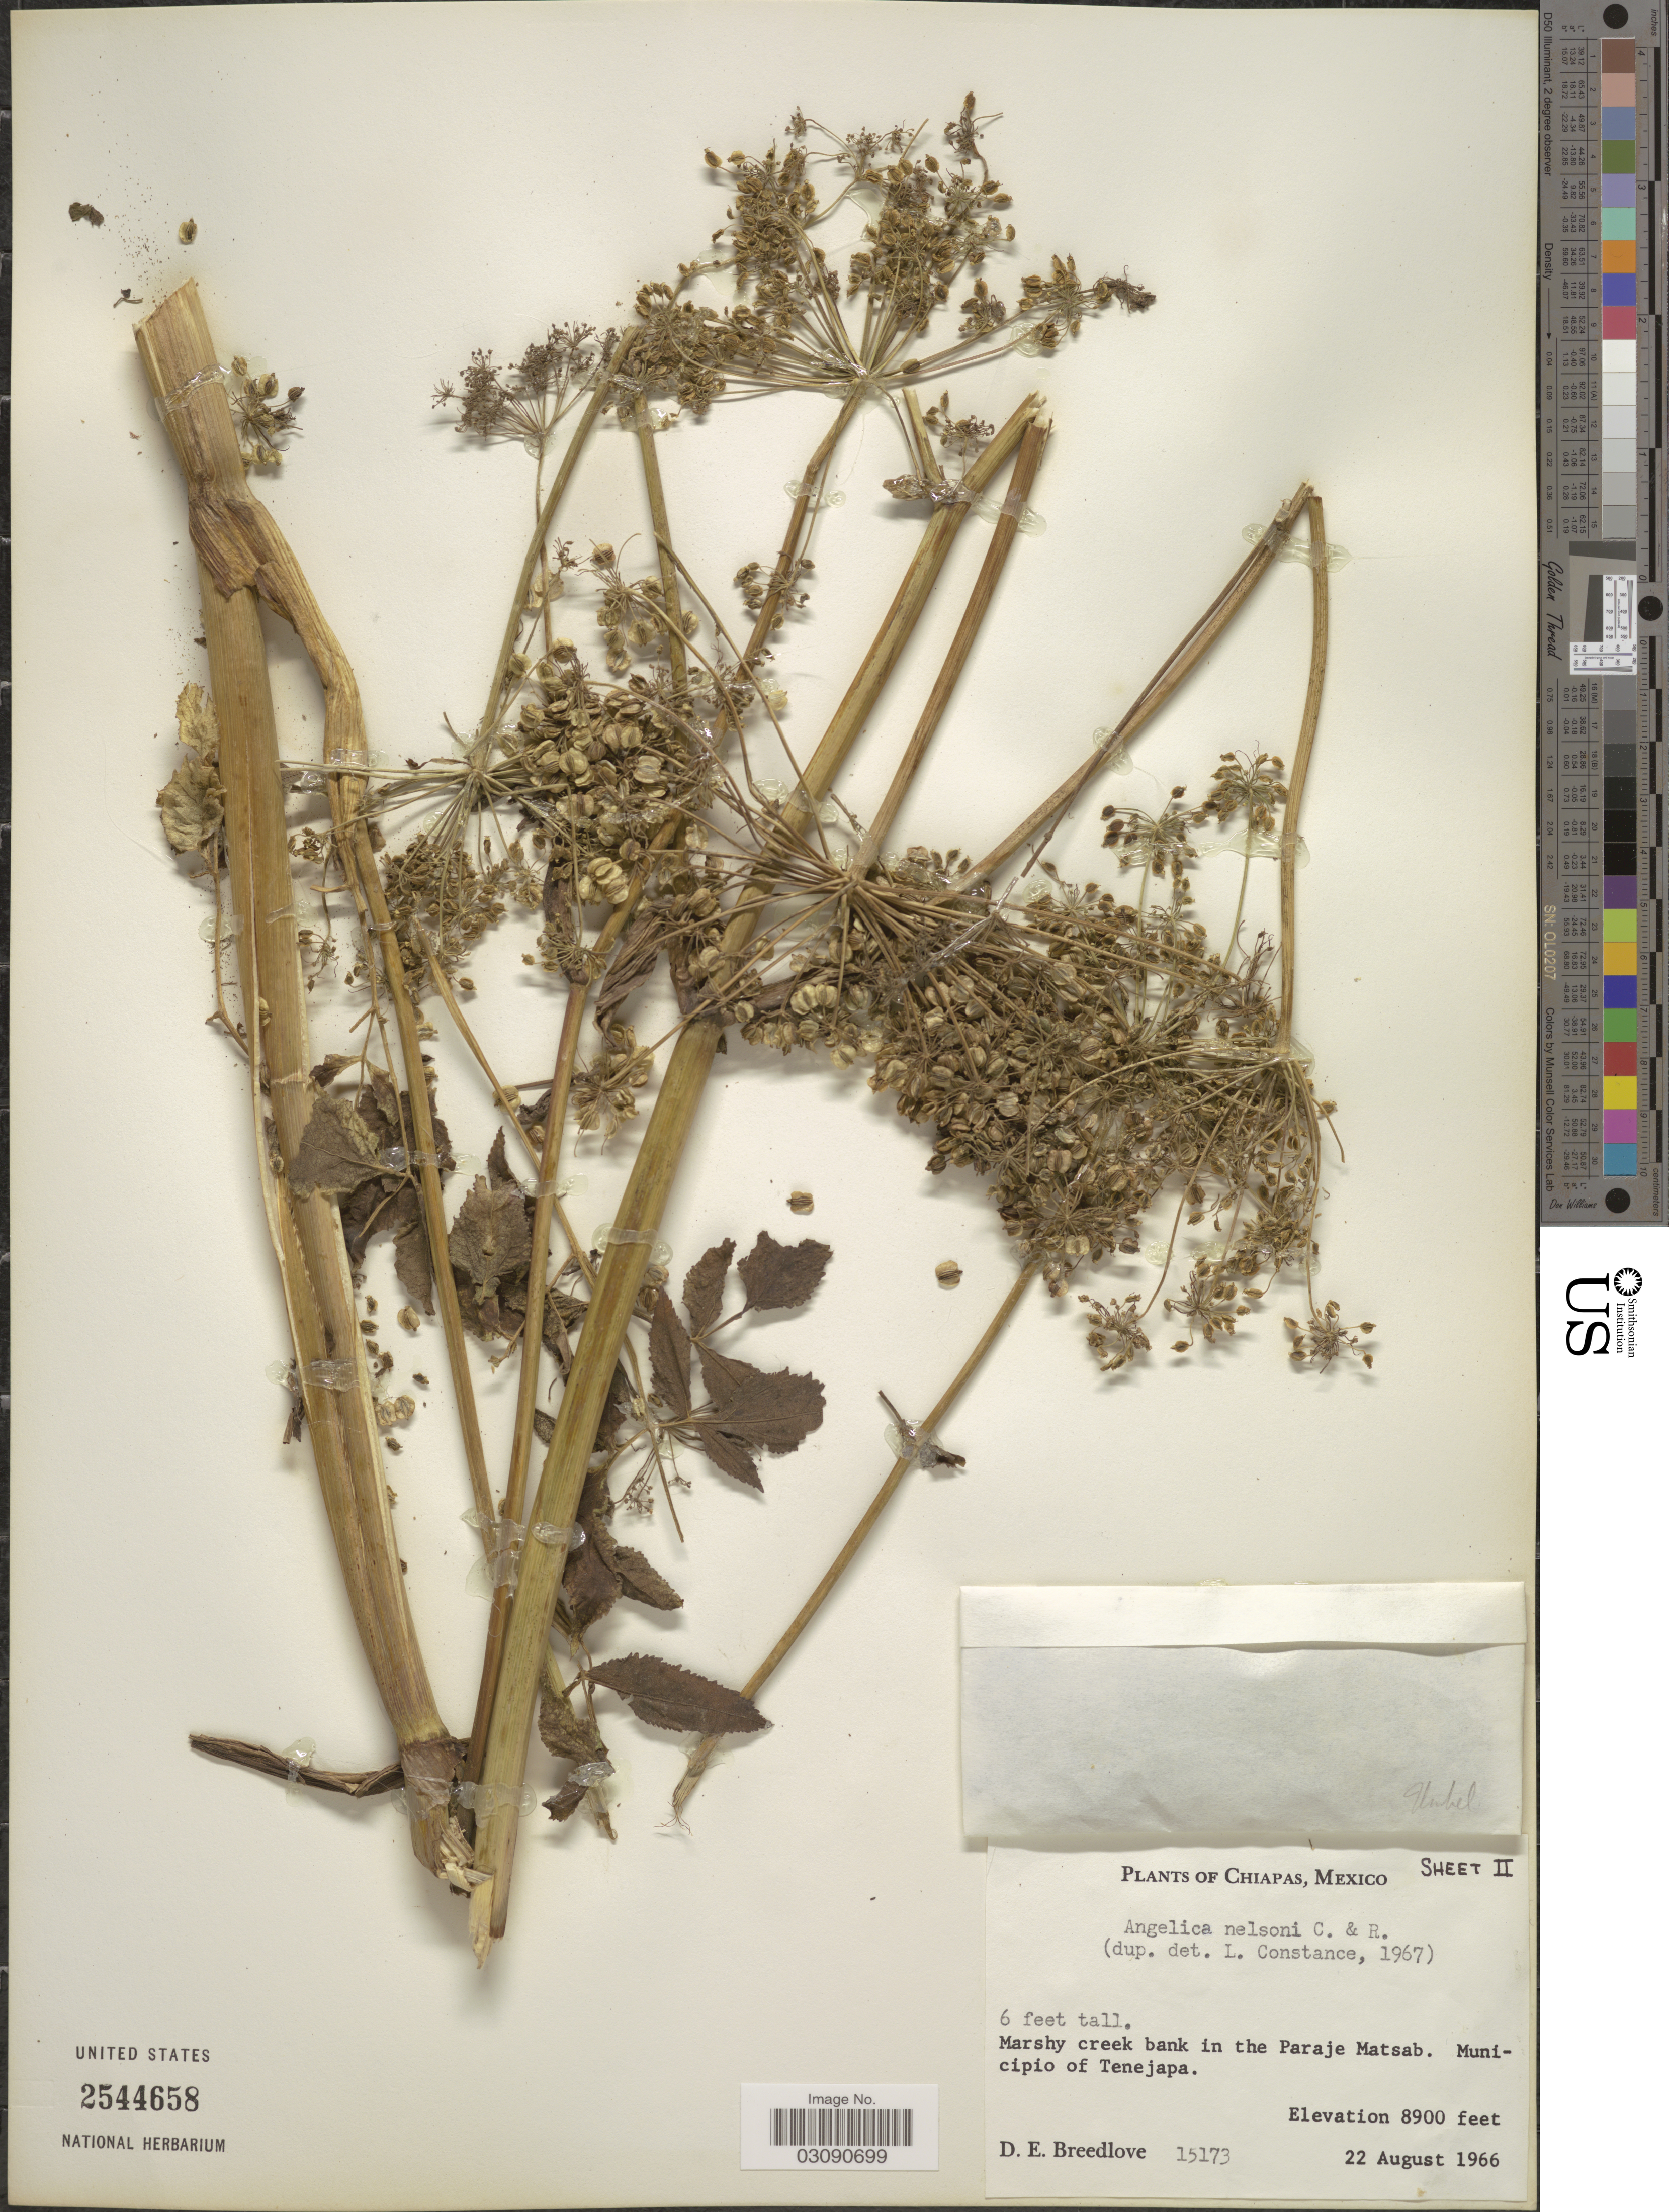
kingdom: Plantae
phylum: Tracheophyta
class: Magnoliopsida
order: Apiales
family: Apiaceae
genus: Angelica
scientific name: Angelica nelsonii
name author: J.M. Coult. & Rose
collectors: D. E. Breedlove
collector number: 15173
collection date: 1966-08-22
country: Mexico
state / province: Chiapas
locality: Marshy creek bank in the Paraje Matsab, Municipio of Tenejapa.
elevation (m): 2713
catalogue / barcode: US 2544658